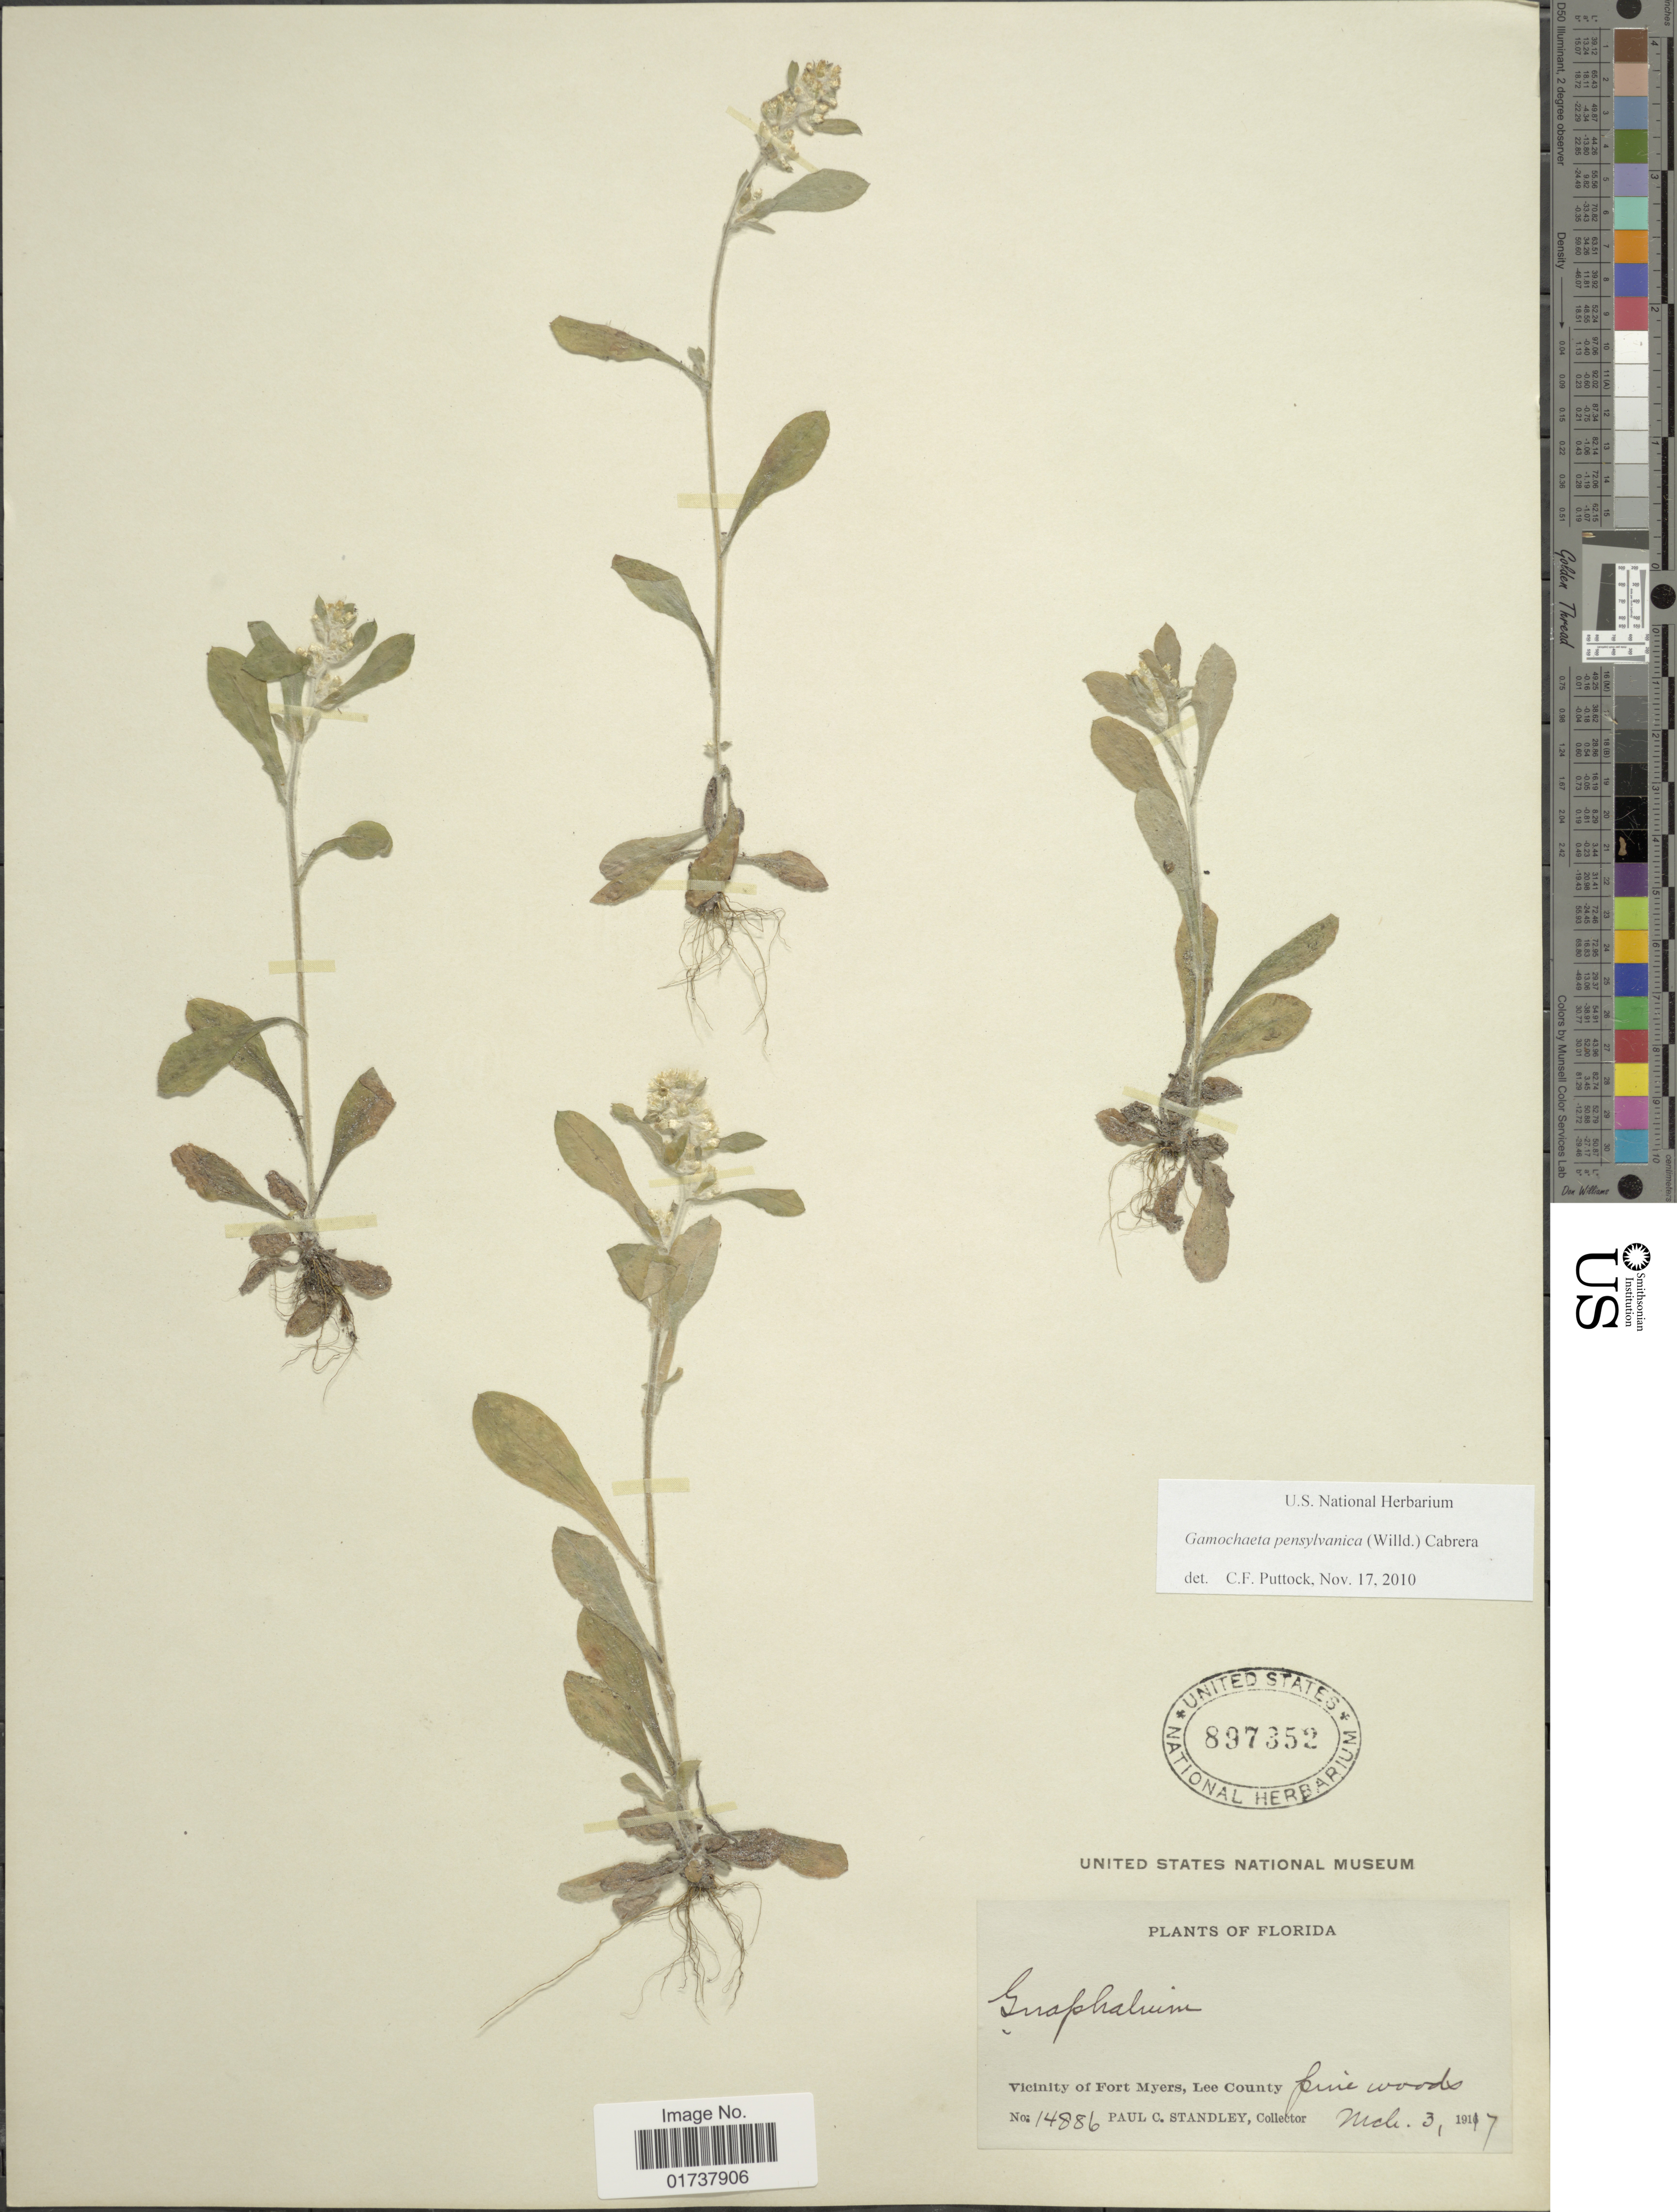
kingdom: Plantae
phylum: Tracheophyta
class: Magnoliopsida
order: Asterales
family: Asteraceae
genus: Gamochaeta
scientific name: Gamochaeta pensylvanica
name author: (Willd.) Cabrera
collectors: P. C. Standley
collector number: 14886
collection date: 1917-03-03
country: United States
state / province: Florida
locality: Vicinity of Fort Myers, Lee County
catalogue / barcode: US 897352